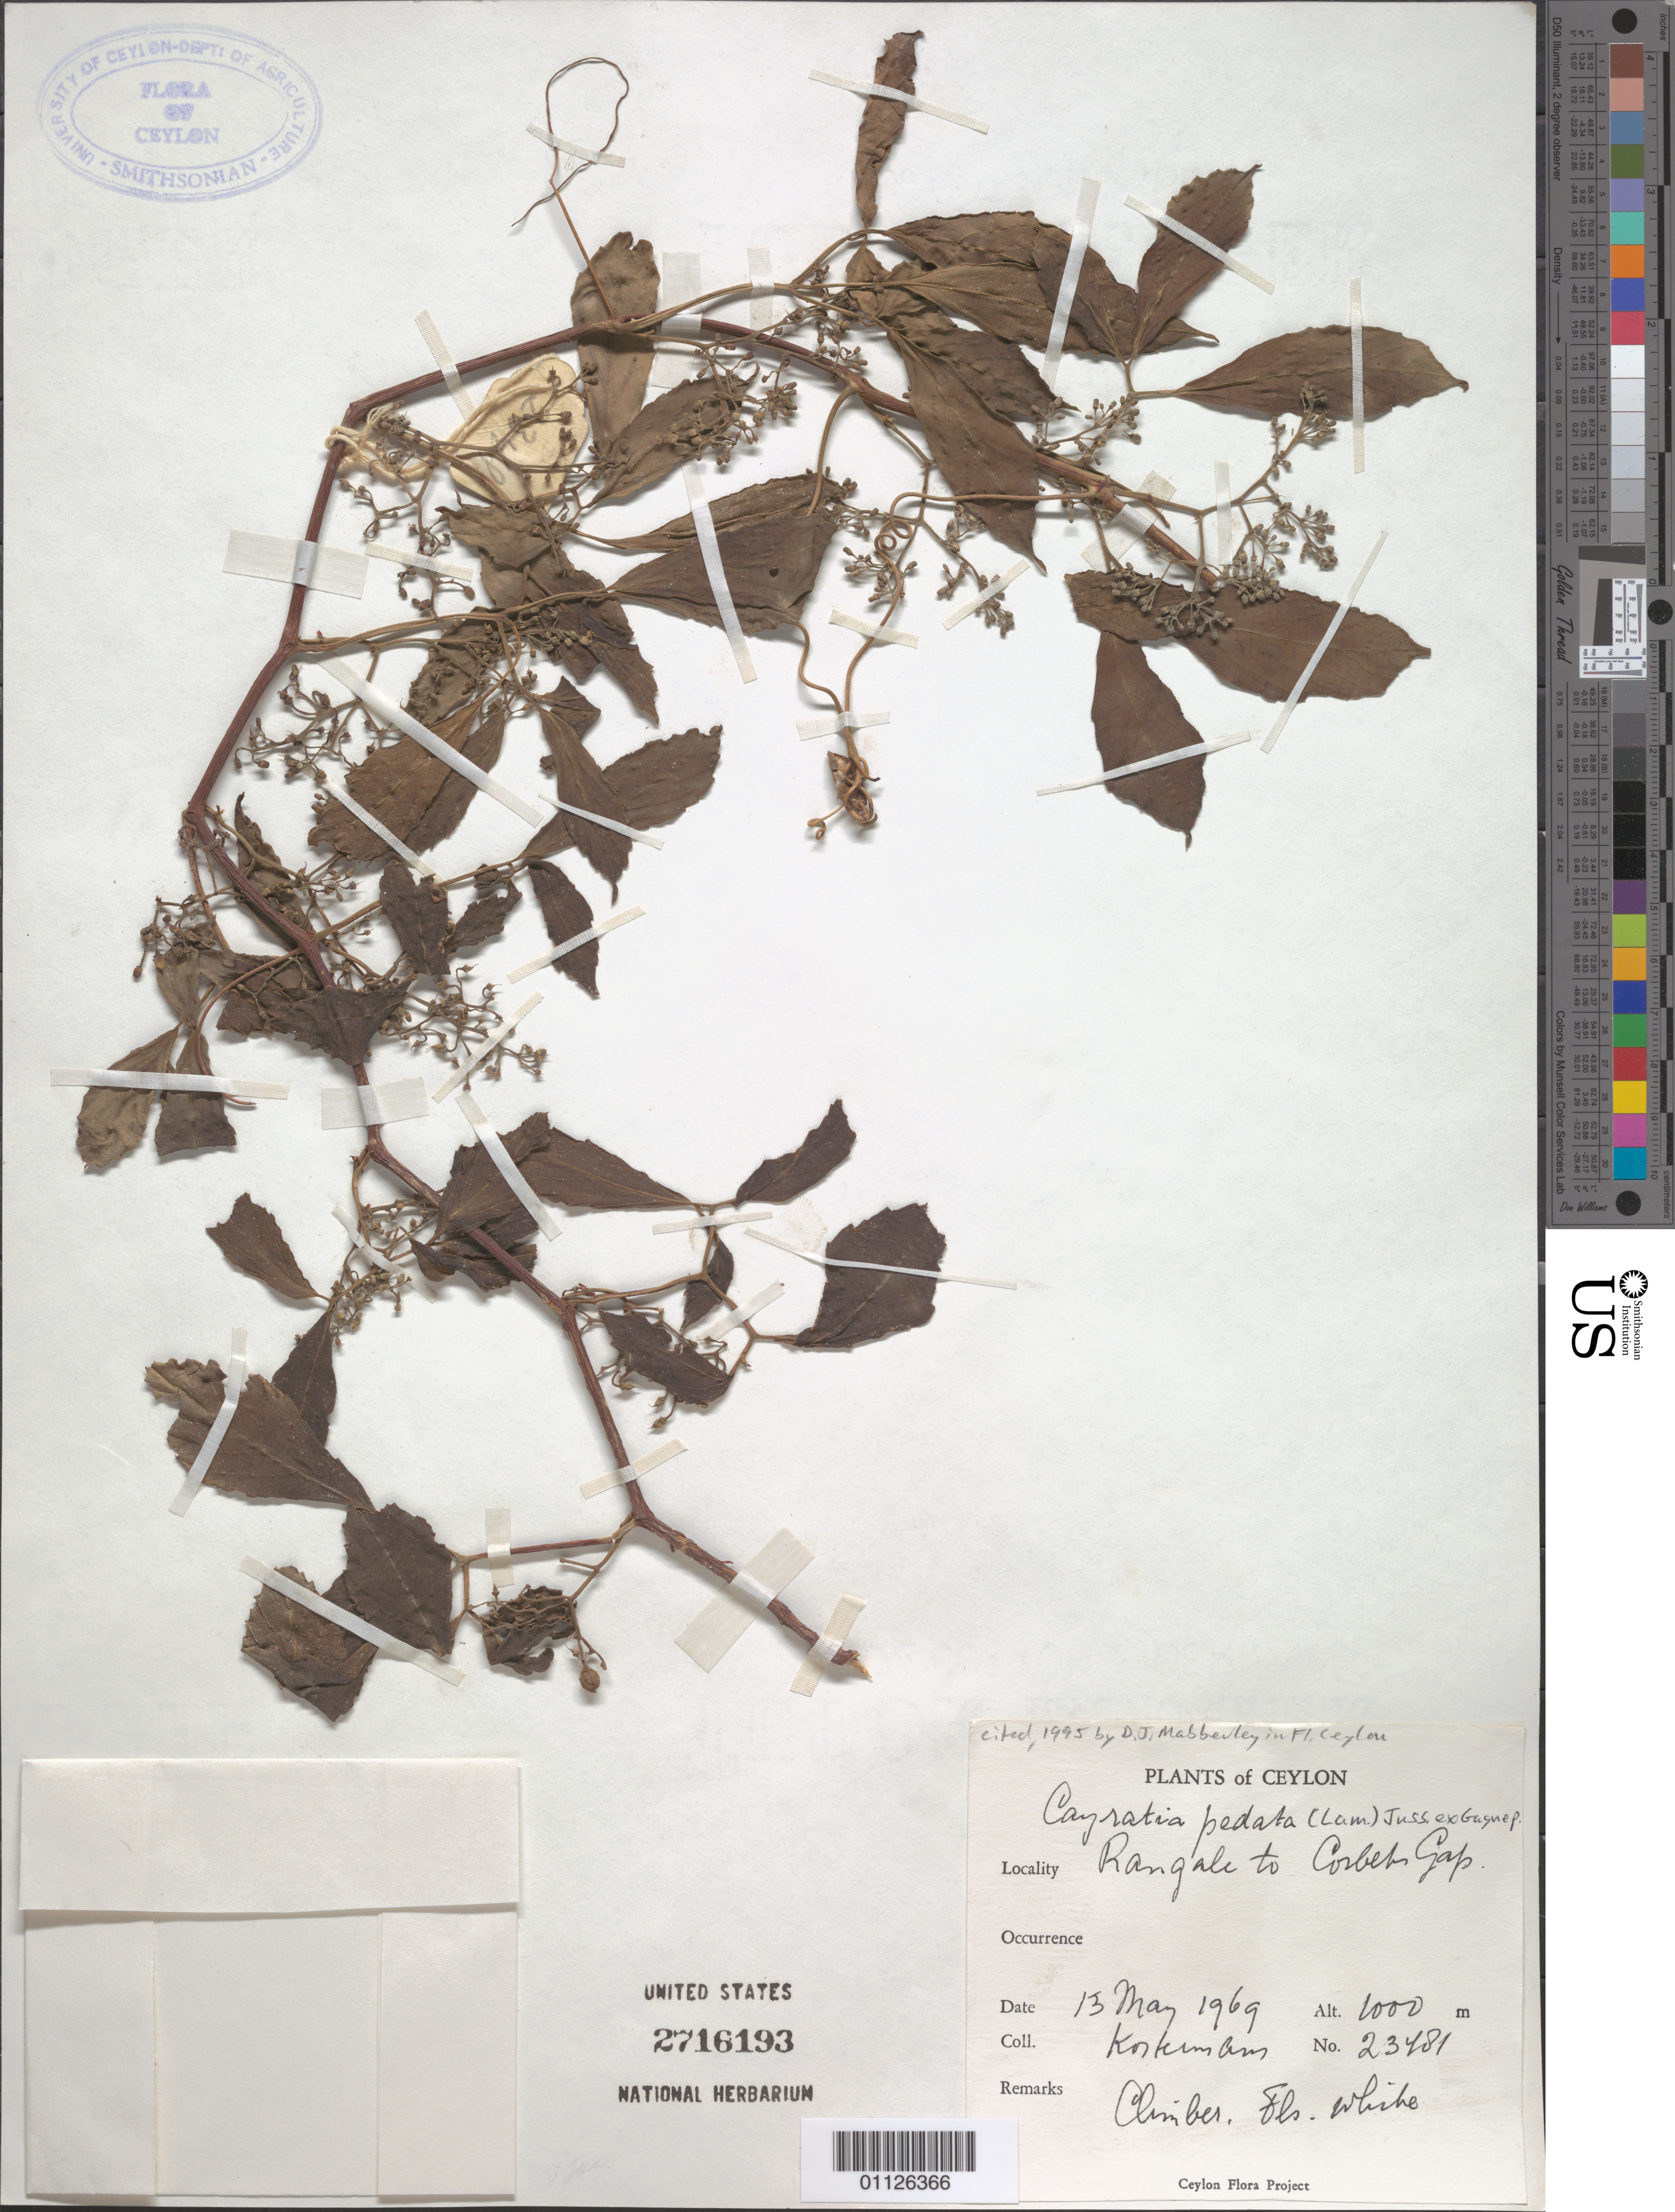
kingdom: Plantae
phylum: Tracheophyta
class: Magnoliopsida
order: Vitales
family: Vitaceae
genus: Cayratia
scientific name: Cayratia pedata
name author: (Lour.) Gagnep.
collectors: J. Kokwaro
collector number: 23481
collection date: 1969-05-13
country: Sri Lanka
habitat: Climber.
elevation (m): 1000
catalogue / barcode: US 2716193